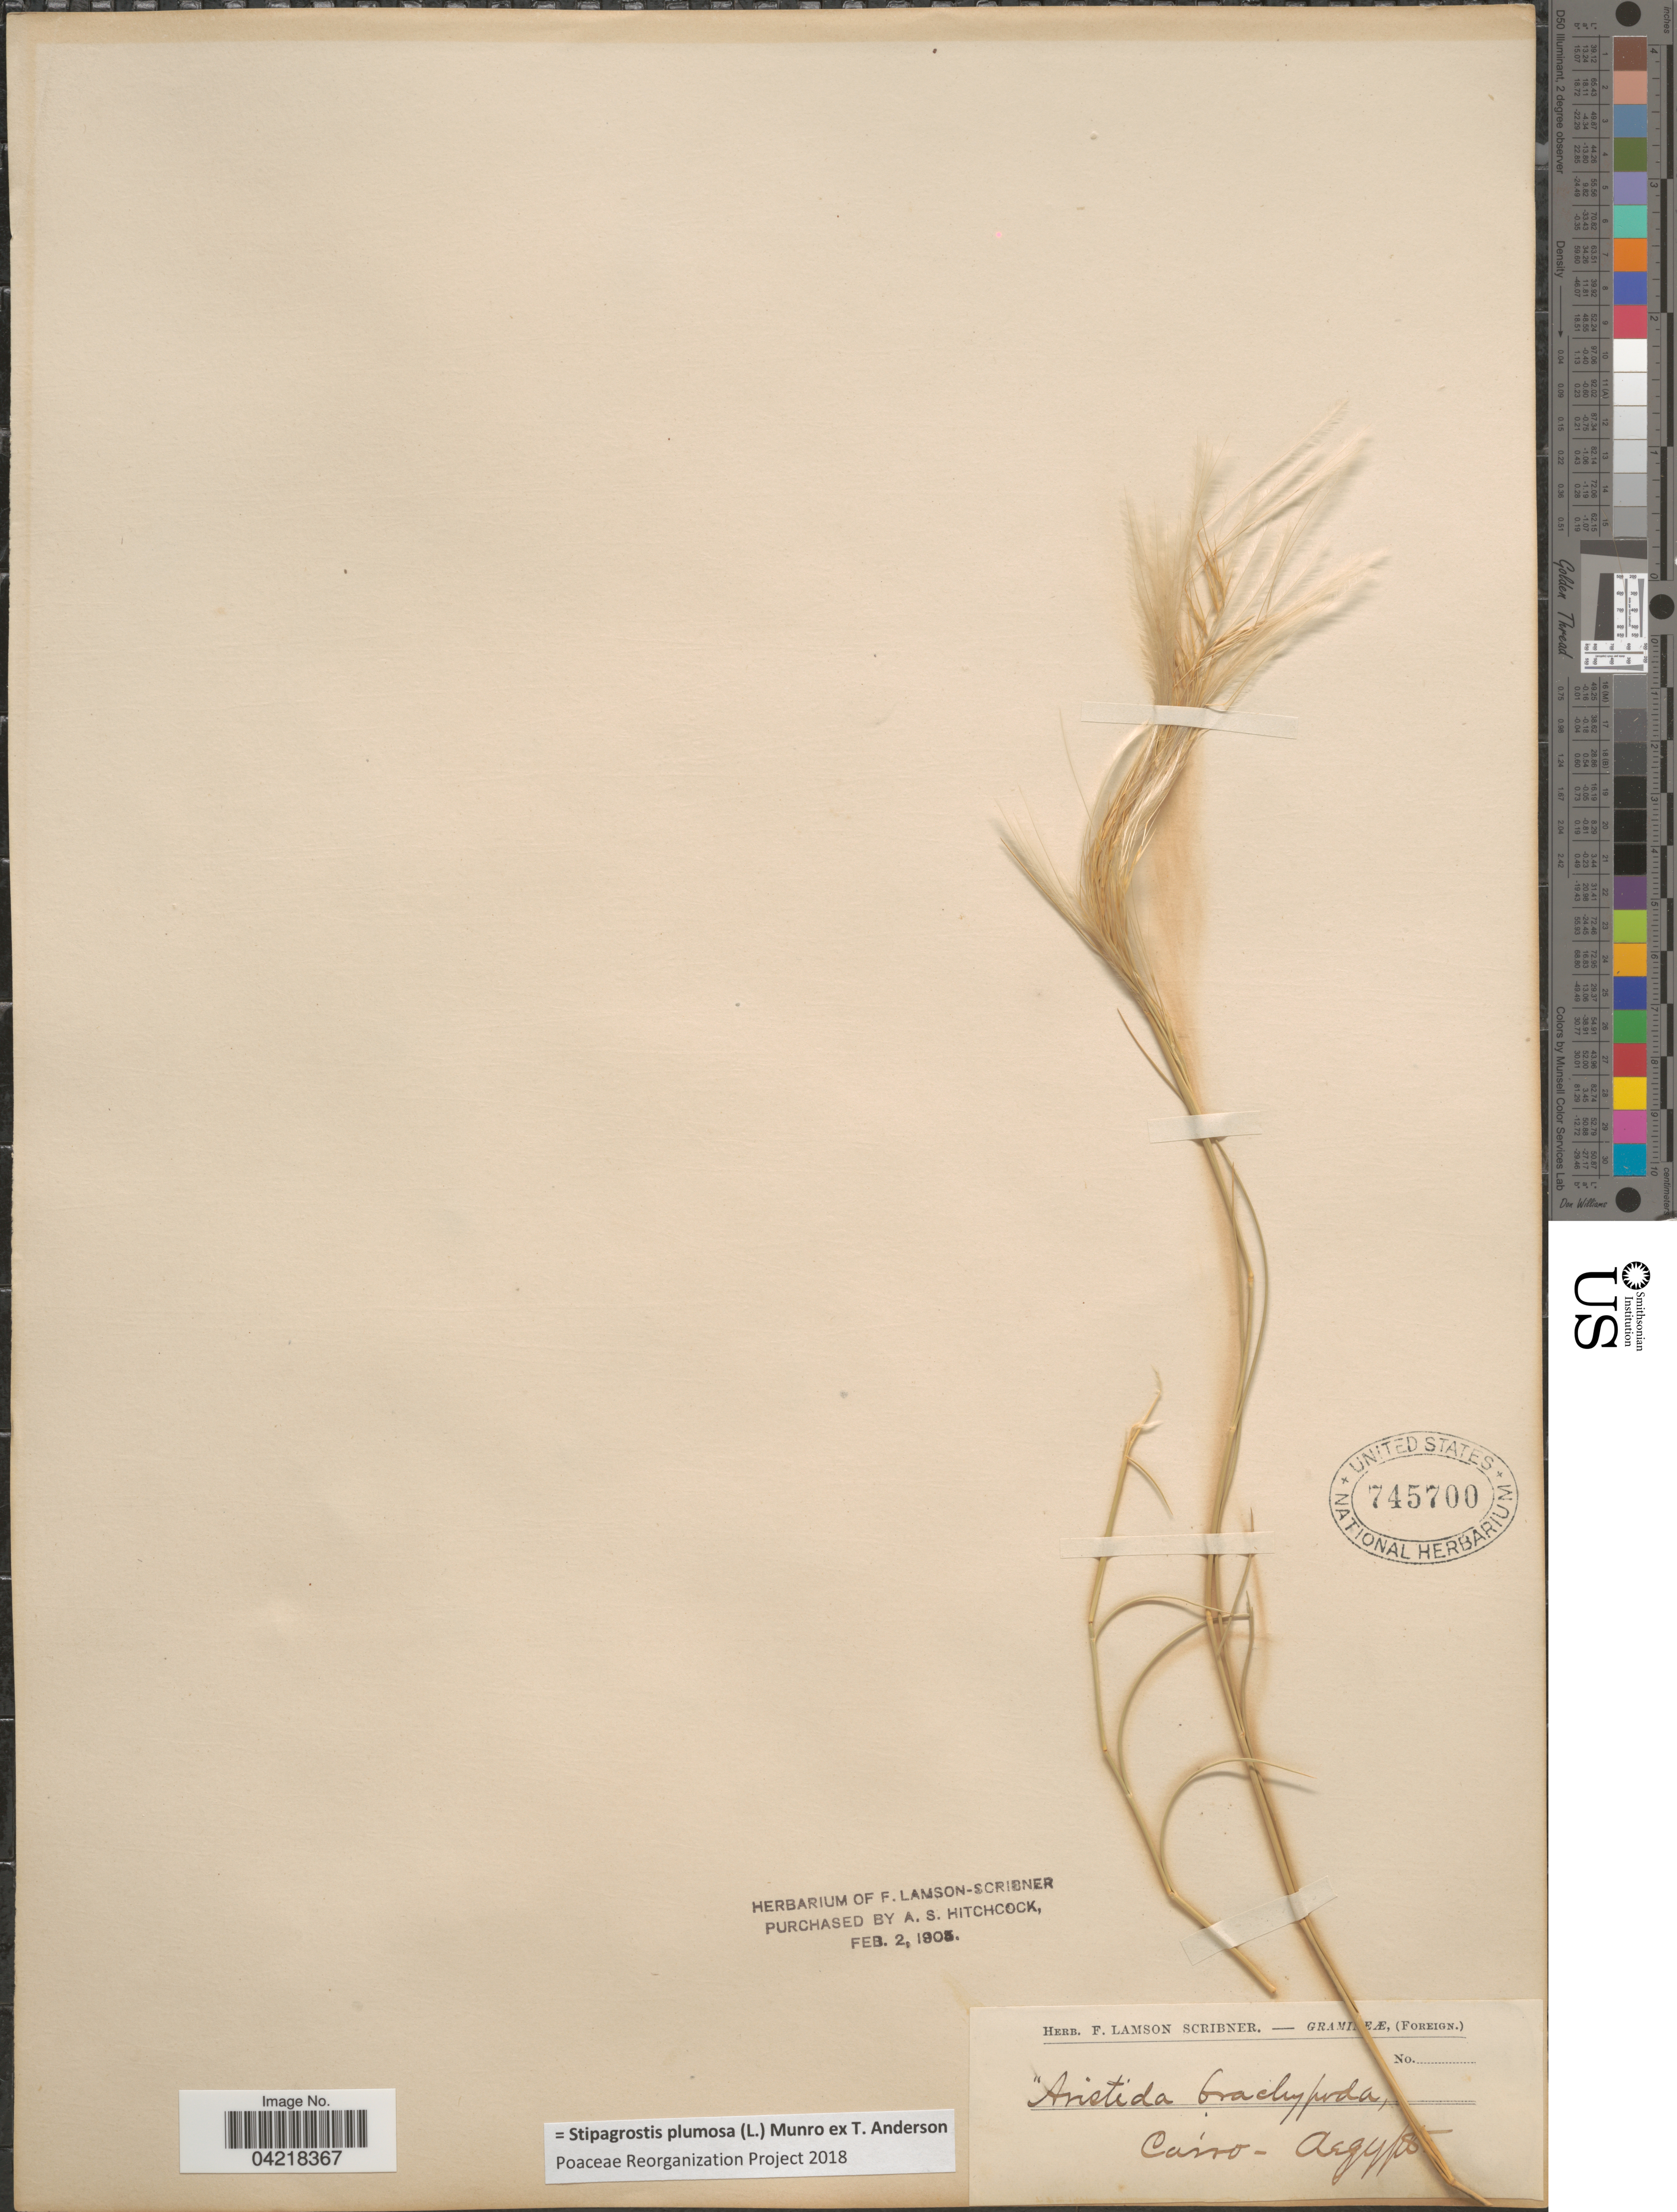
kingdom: Plantae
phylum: Tracheophyta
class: Liliopsida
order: Poales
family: Poaceae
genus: Stipagrostis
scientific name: Stipagrostis plumosa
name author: (L.) Munro ex T. Anderson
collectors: ex herb. F. Lamson Scribner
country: Egypt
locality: Cairo-Aegypt.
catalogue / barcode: US 745700